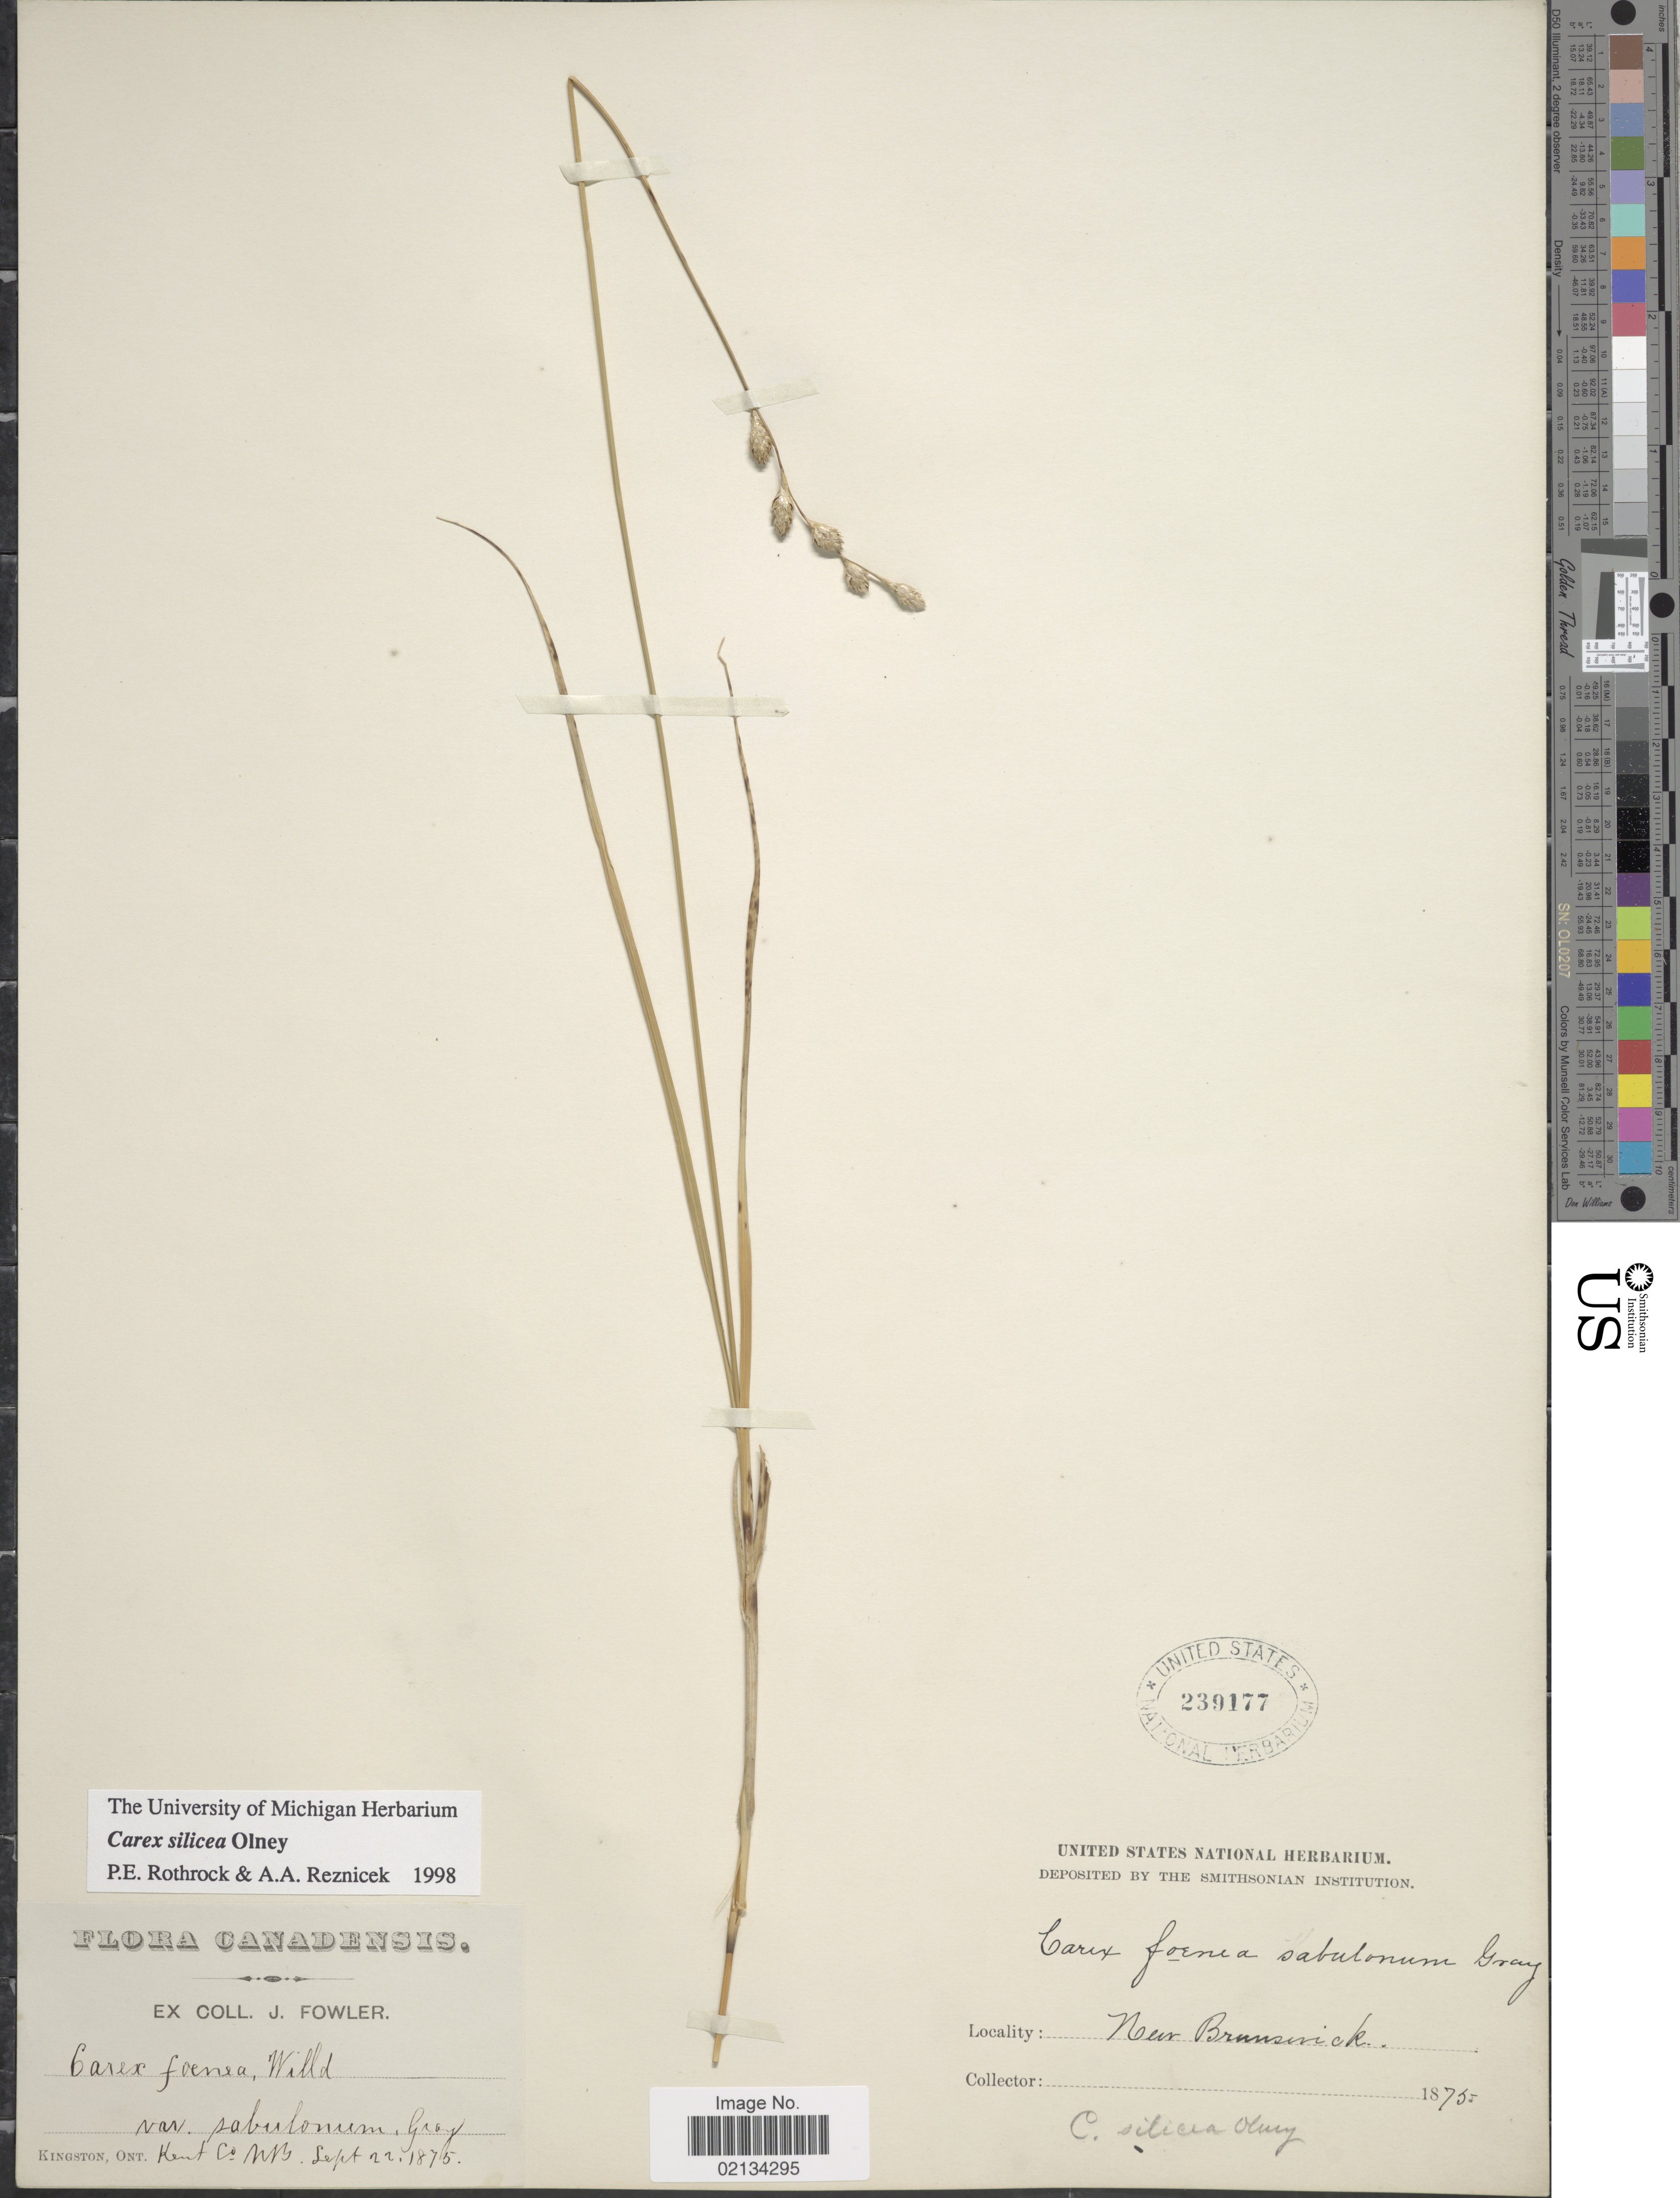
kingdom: Plantae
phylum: Tracheophyta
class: Liliopsida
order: Poales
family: Cyperaceae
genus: Carex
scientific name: Carex silicea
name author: Olney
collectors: J. P. Fowler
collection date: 1875-09-22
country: Canada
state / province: New Brunswick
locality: Canadensis, Kent Co.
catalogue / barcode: US 239177